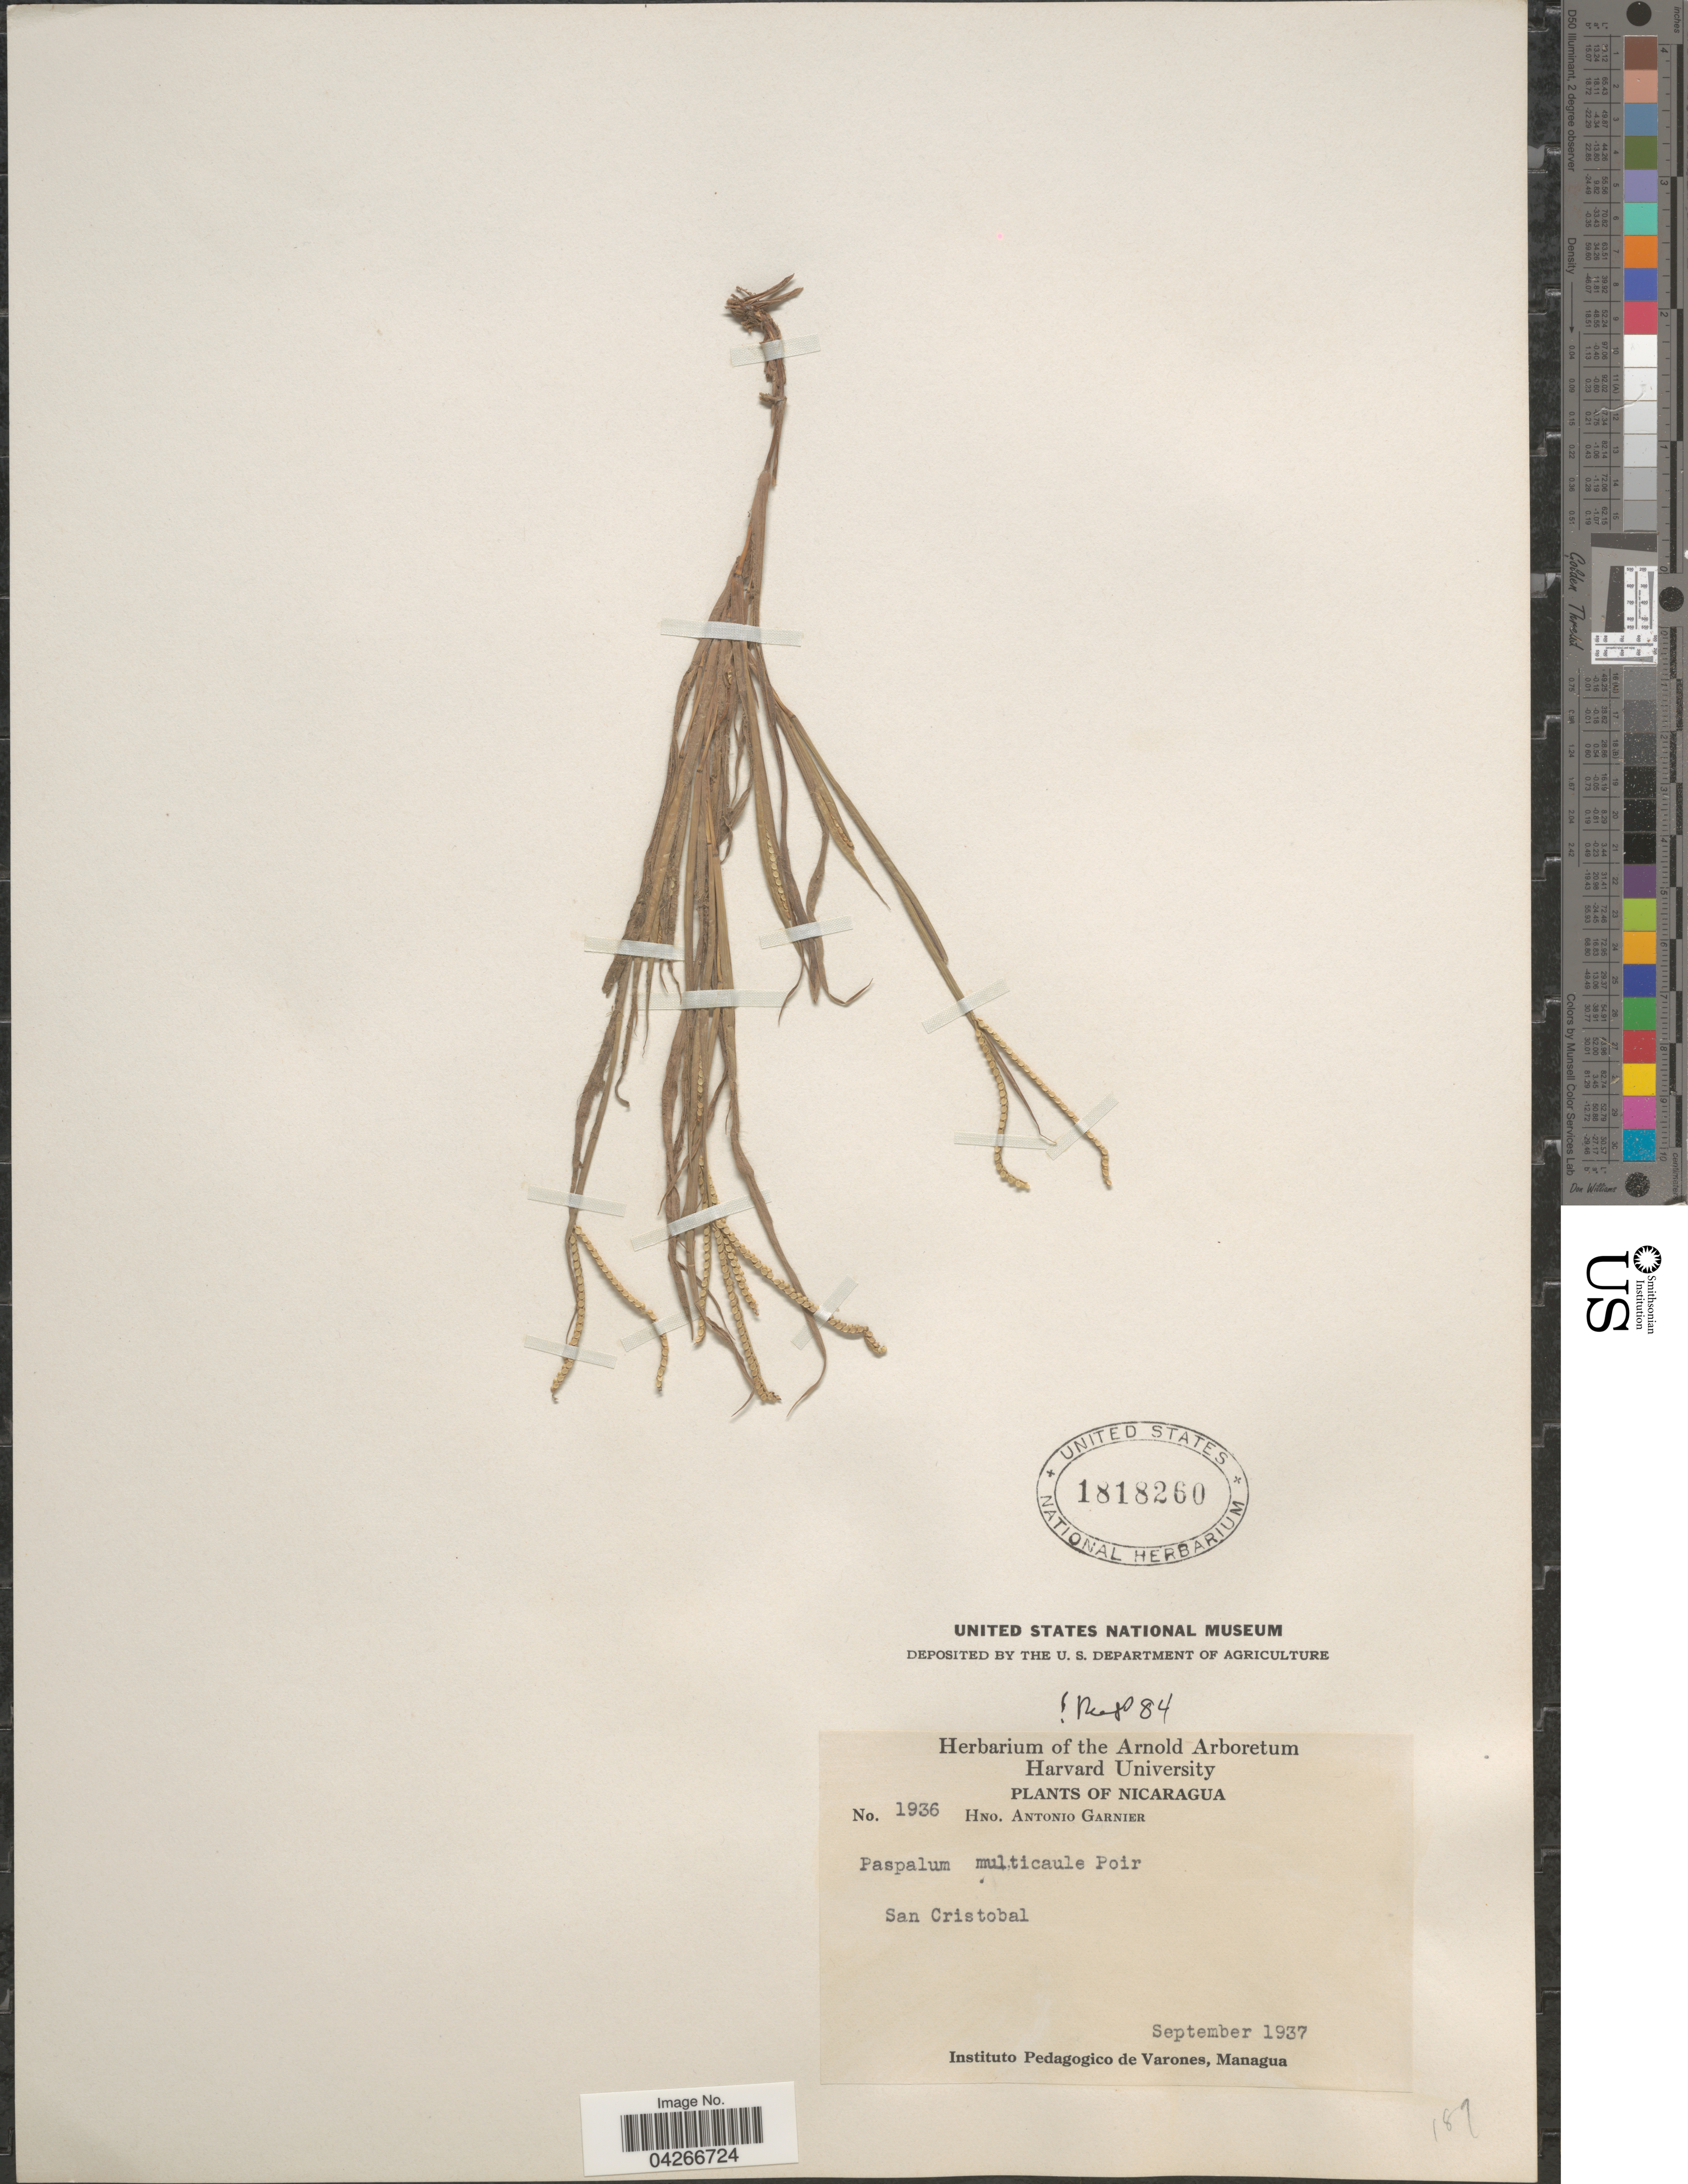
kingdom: Plantae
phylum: Tracheophyta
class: Liliopsida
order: Poales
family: Poaceae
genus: Paspalum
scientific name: Paspalum multicaule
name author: Poir. in Lam.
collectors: Bro. A. Garnier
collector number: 1936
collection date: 1937-09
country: Nicaragua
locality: San Cristobal.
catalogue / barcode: US 1818260